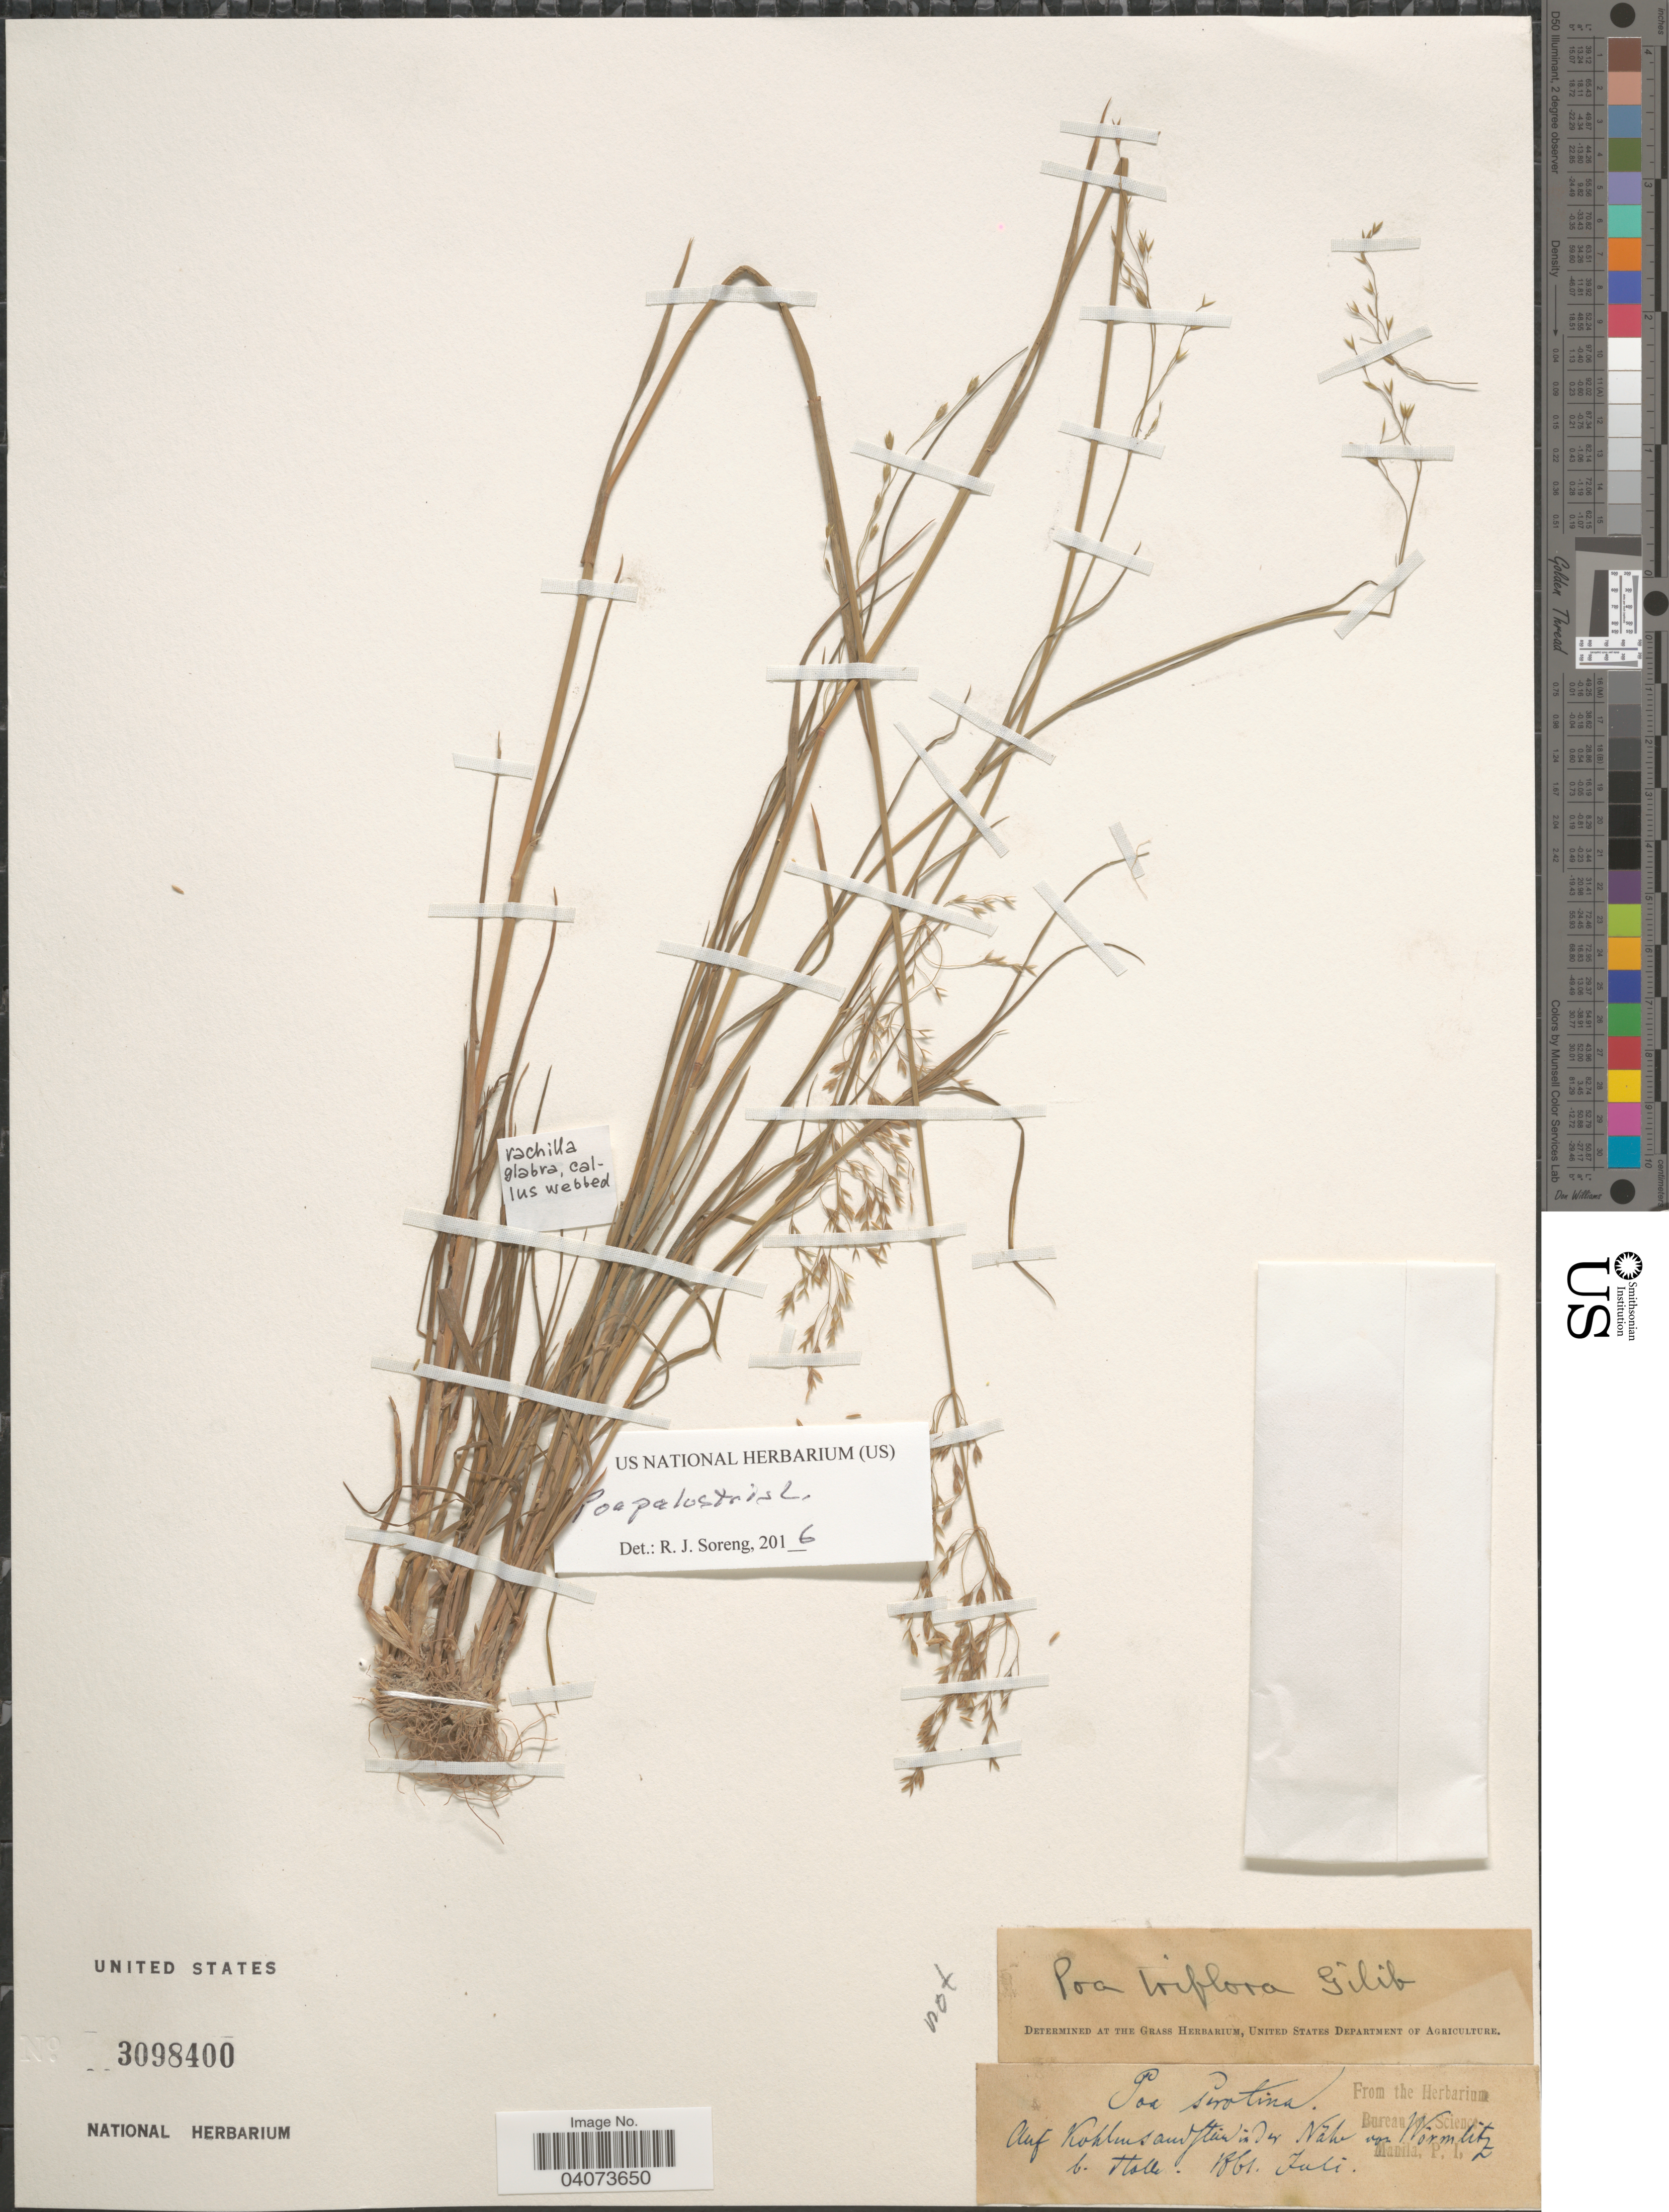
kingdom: Plantae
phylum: Tracheophyta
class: Liliopsida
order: Poales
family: Poaceae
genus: Poa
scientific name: Poa palustris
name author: L.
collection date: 1861-07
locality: Auf Kohlinsandftudur Nahe von Wörmlitz b. Holl. [interpreted]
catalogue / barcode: US 3098400